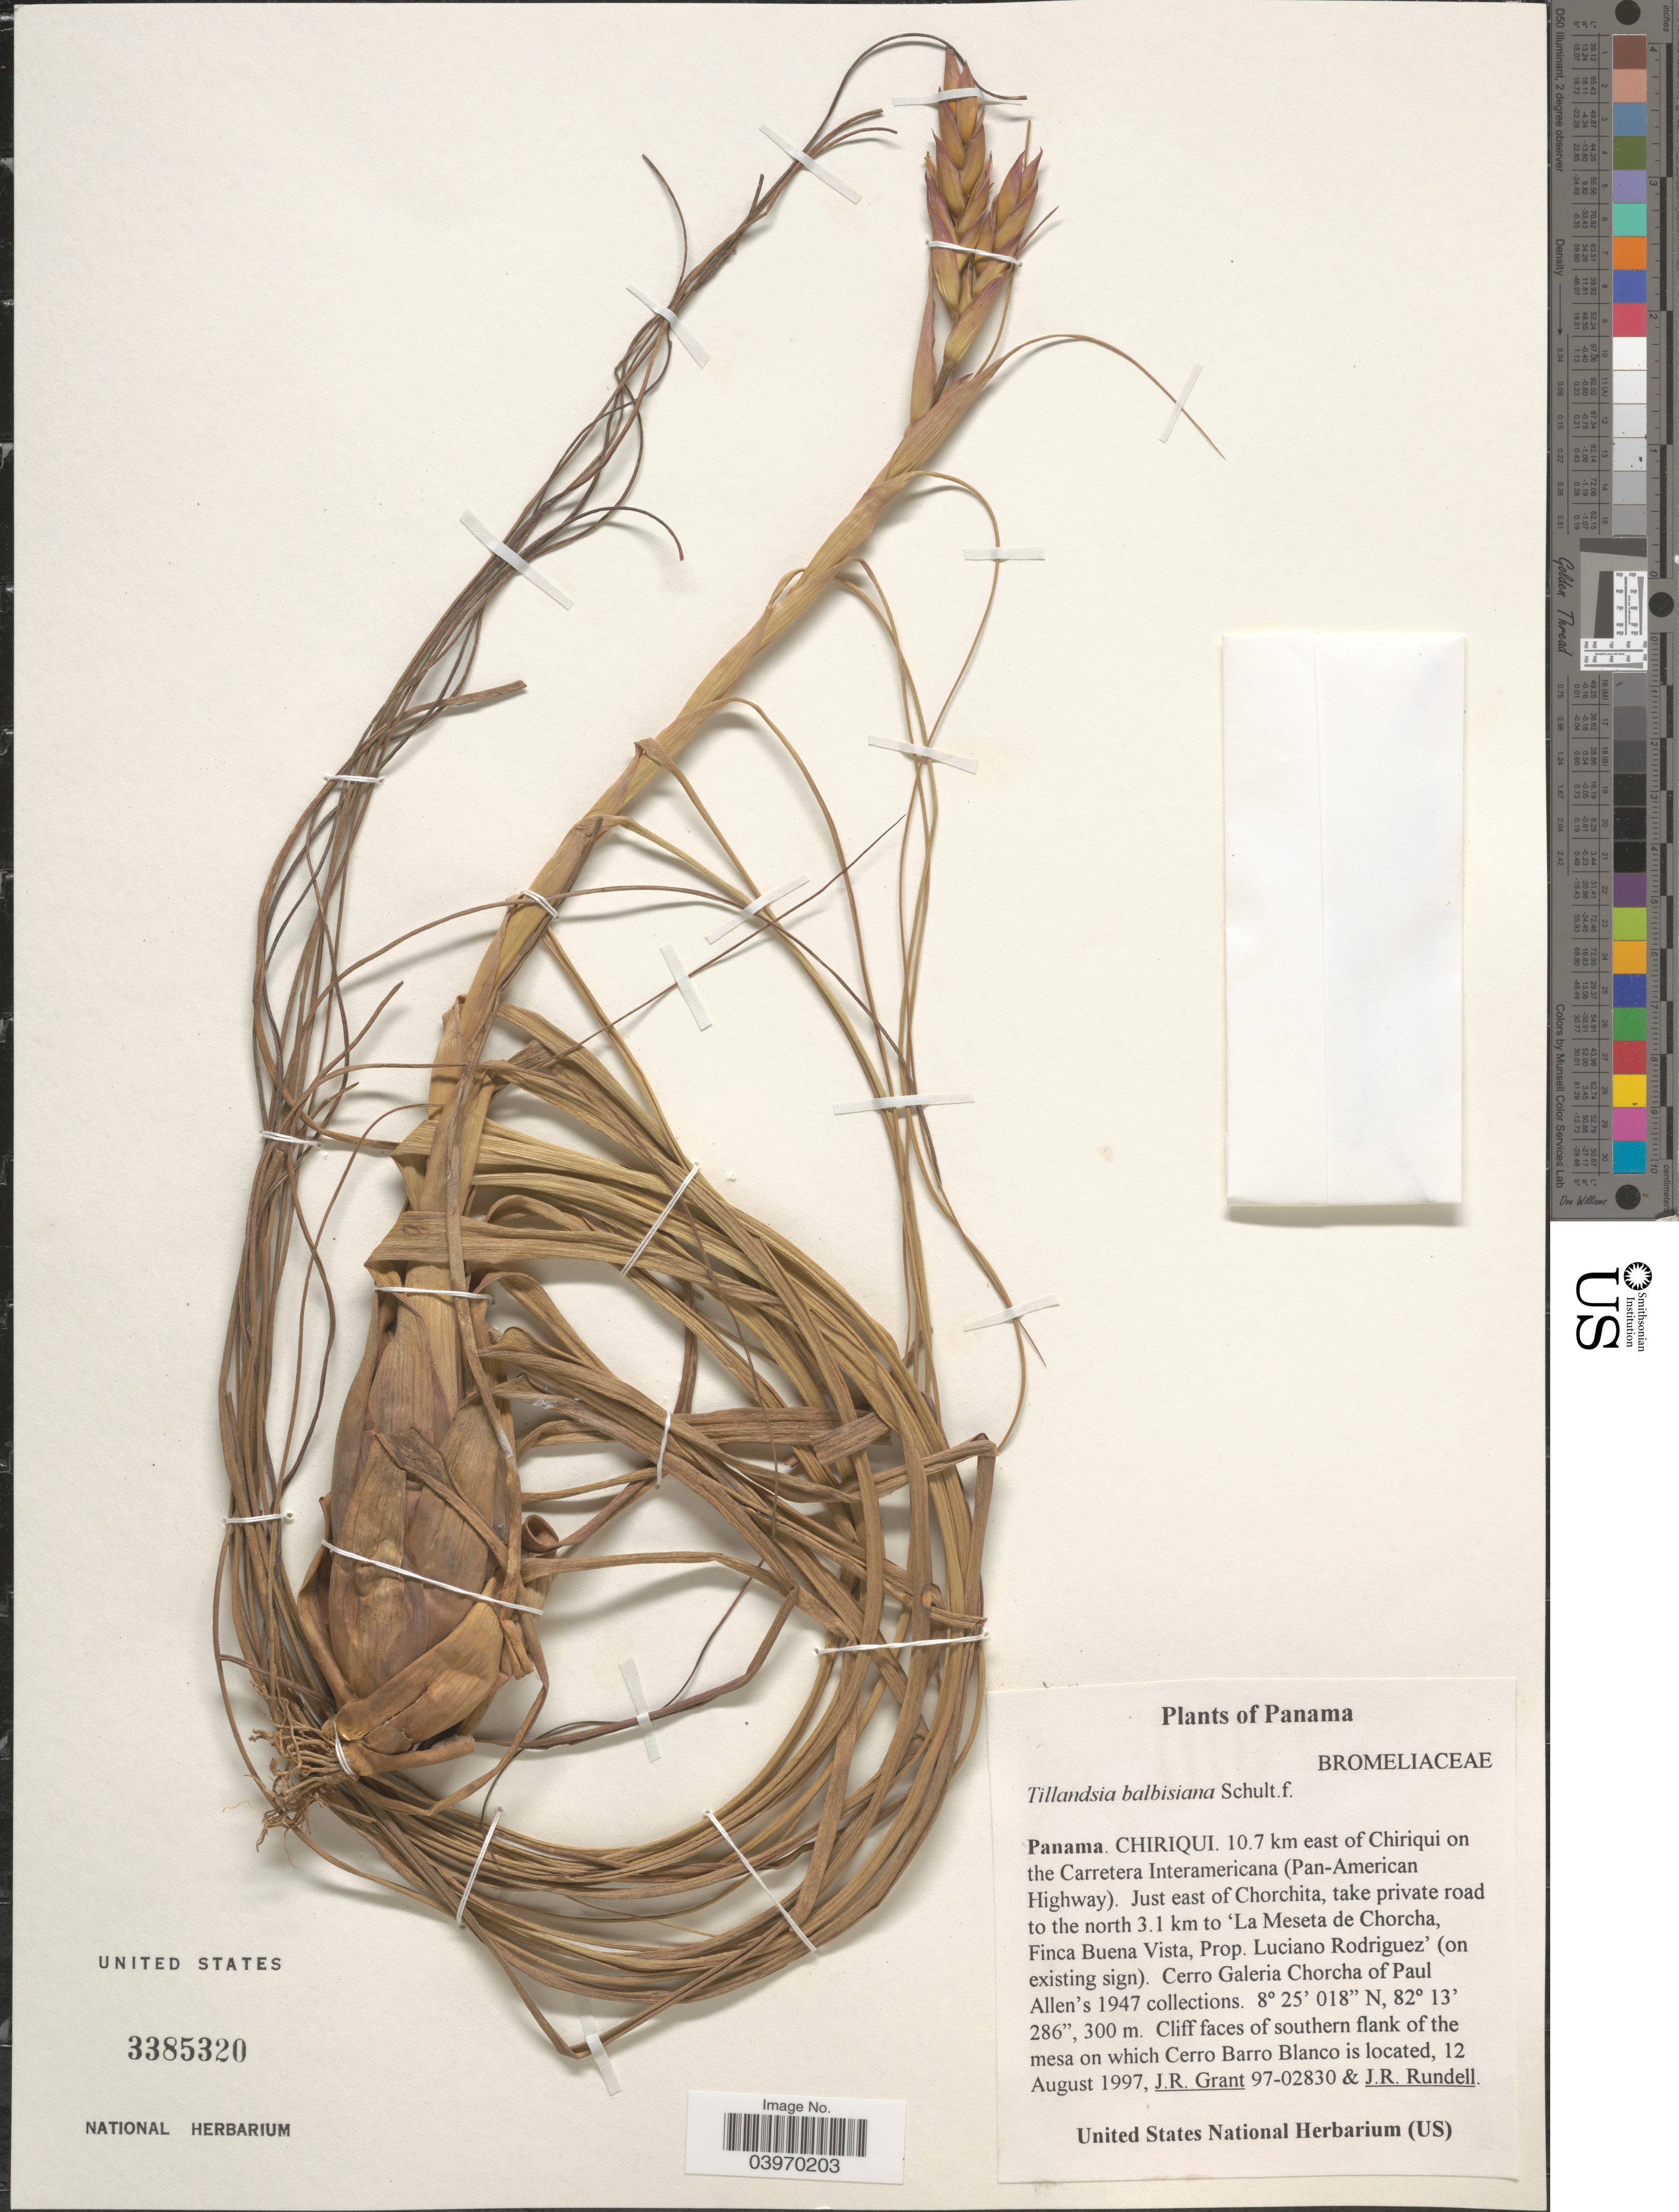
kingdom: Plantae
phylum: Tracheophyta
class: Liliopsida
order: Poales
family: Bromeliaceae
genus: Tillandsia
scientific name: Tillandsia balbisiana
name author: Schult. f.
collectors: J. Grant & J. R. Rundell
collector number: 97-02830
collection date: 1997-08-12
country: Panama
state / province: Chiriqui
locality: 10.7 km east of Chiriqui on the Carretera Interamericana (Pan-American Highway). Just east of Chorchita, take private road to the north 3.1 km to 'La Meseta de Chorcha, Finca Buena Vista' Cerro Galeria Chorcha of Paul Allen's 1947 collections. Cliff faces of southern flank of the mesa on which Cerro Barro Blanco is located.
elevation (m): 300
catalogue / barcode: US 3385320